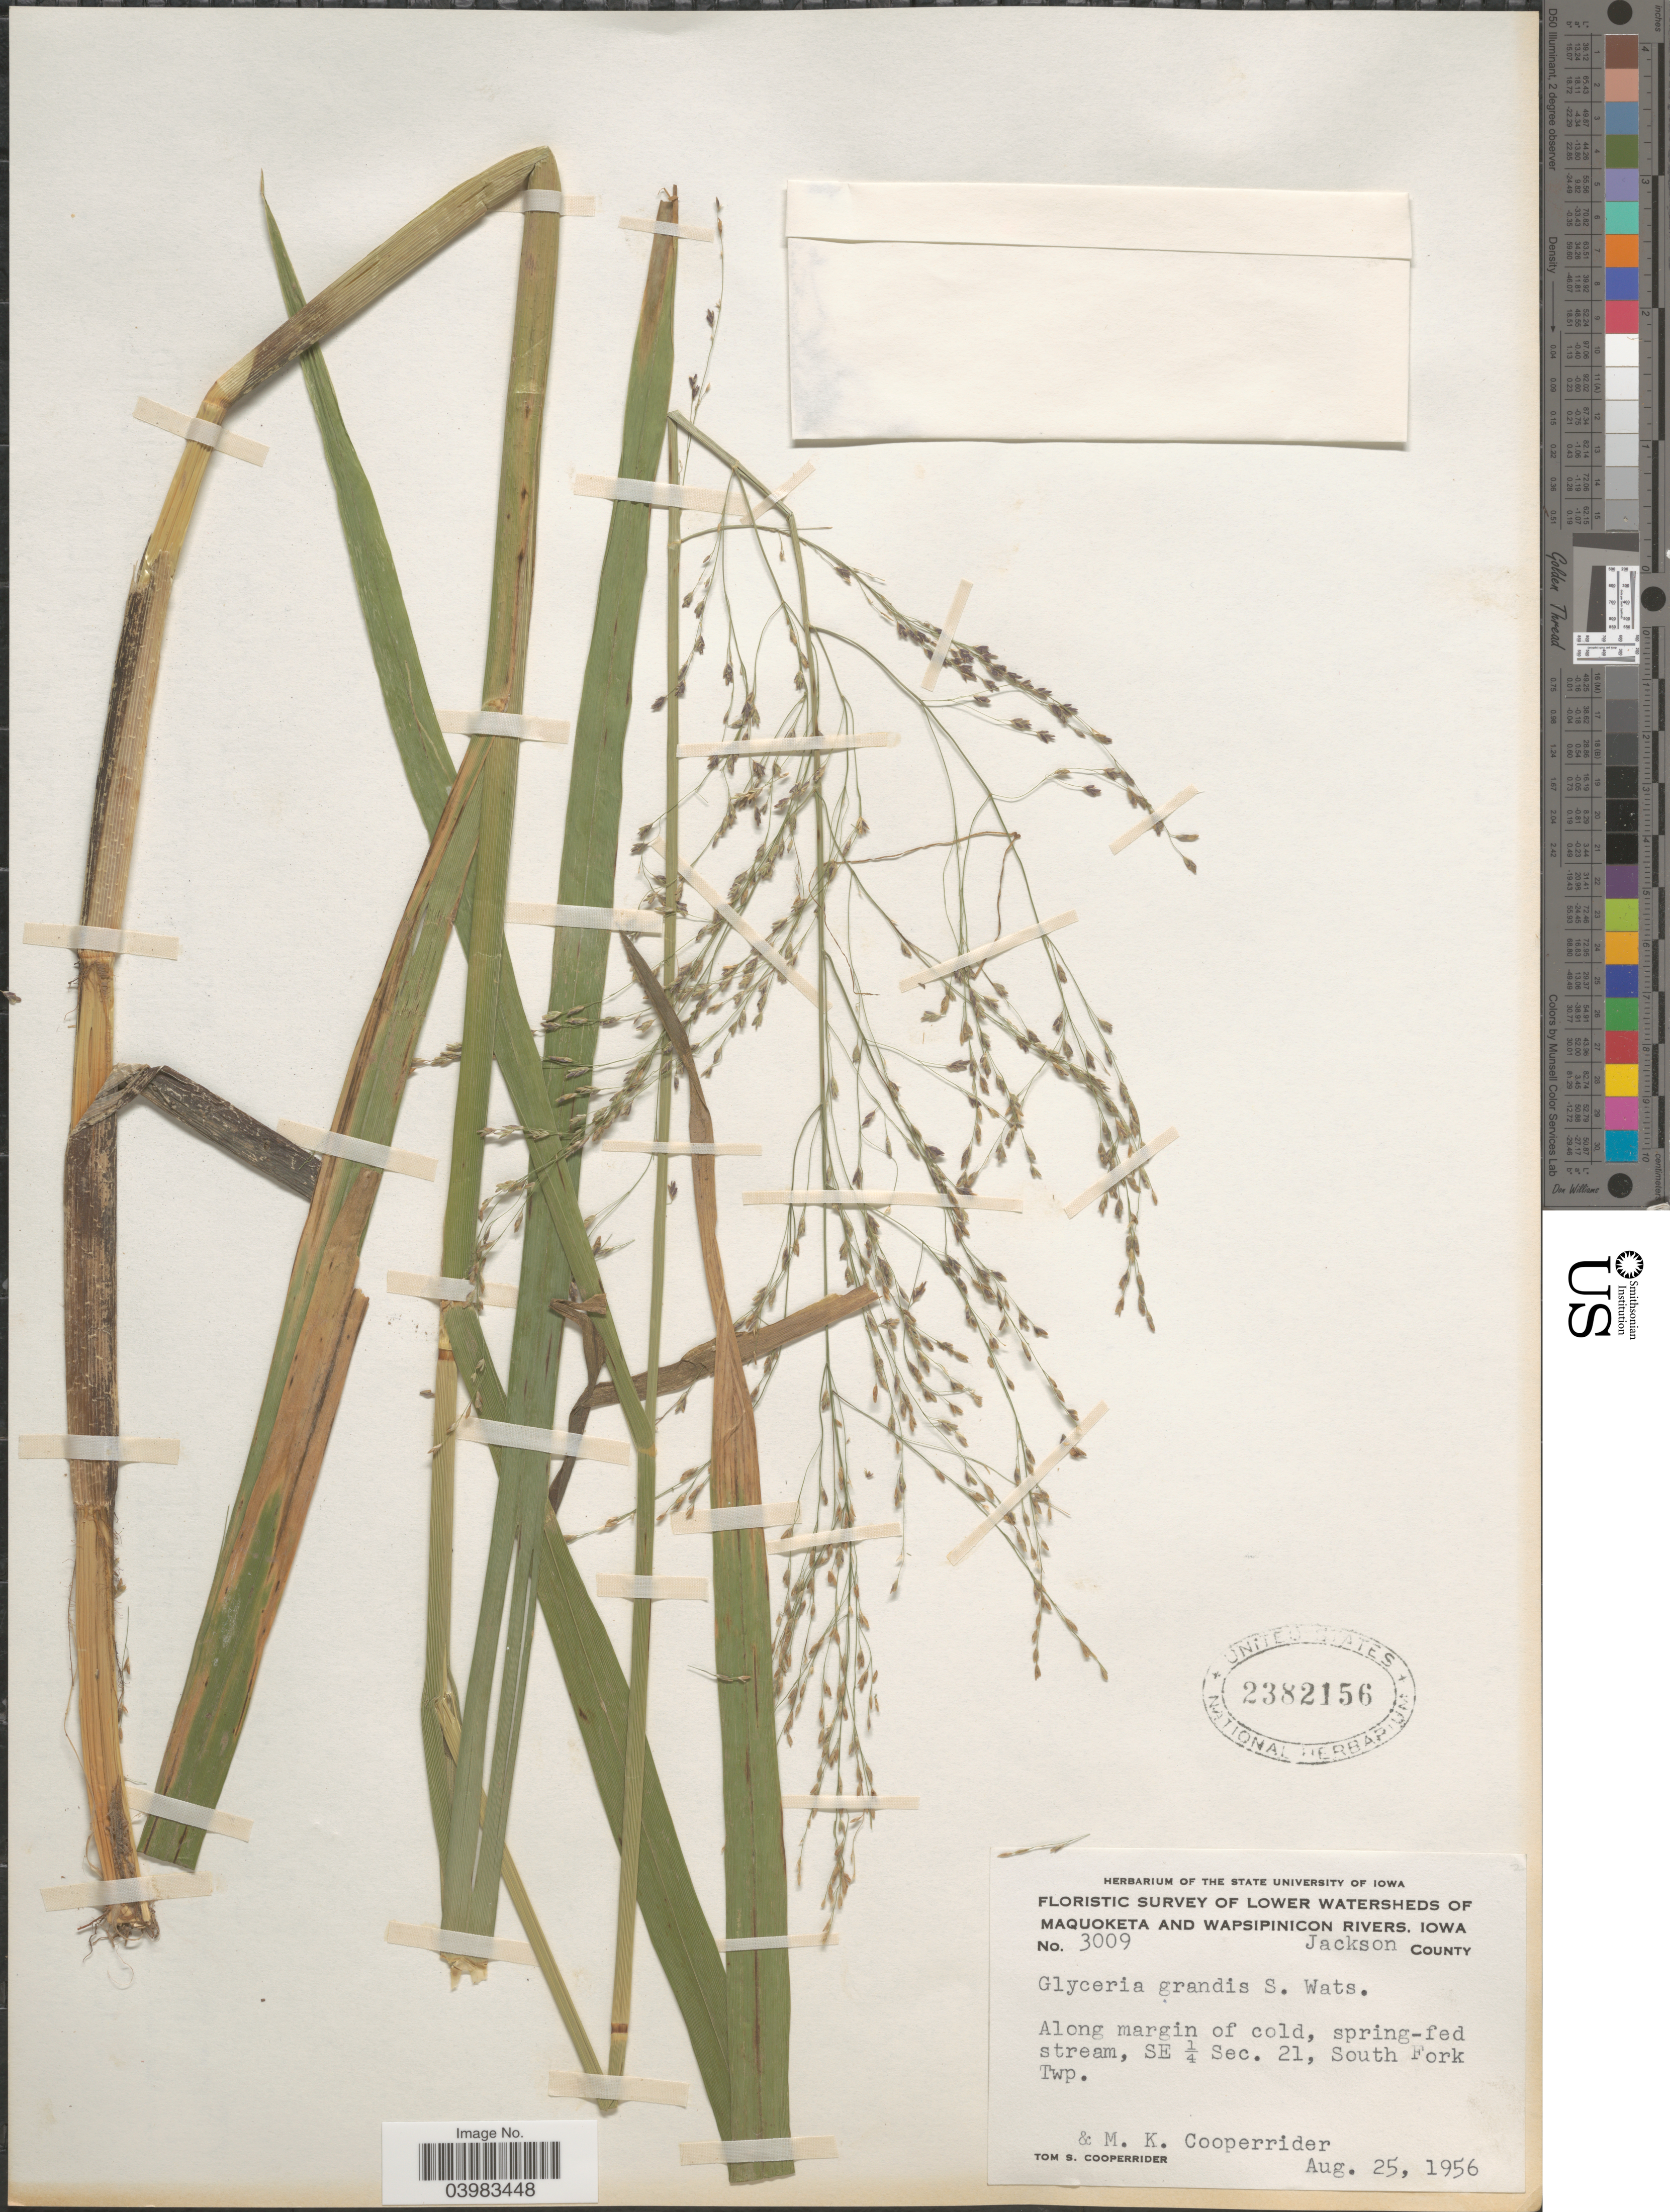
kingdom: Plantae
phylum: Tracheophyta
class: Liliopsida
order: Poales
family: Poaceae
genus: Glyceria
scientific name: Glyceria grandis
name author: S. Watson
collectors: T. S. Cooperrider & M. Cooperrider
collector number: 3009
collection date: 1956-08-25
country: United States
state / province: Iowa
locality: Lower Watersheds of Maquoketa and Wapsipinicon Rivers. Jackson County. SE ¼ Sec. 21, South Fork Twp.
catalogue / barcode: US 2382156